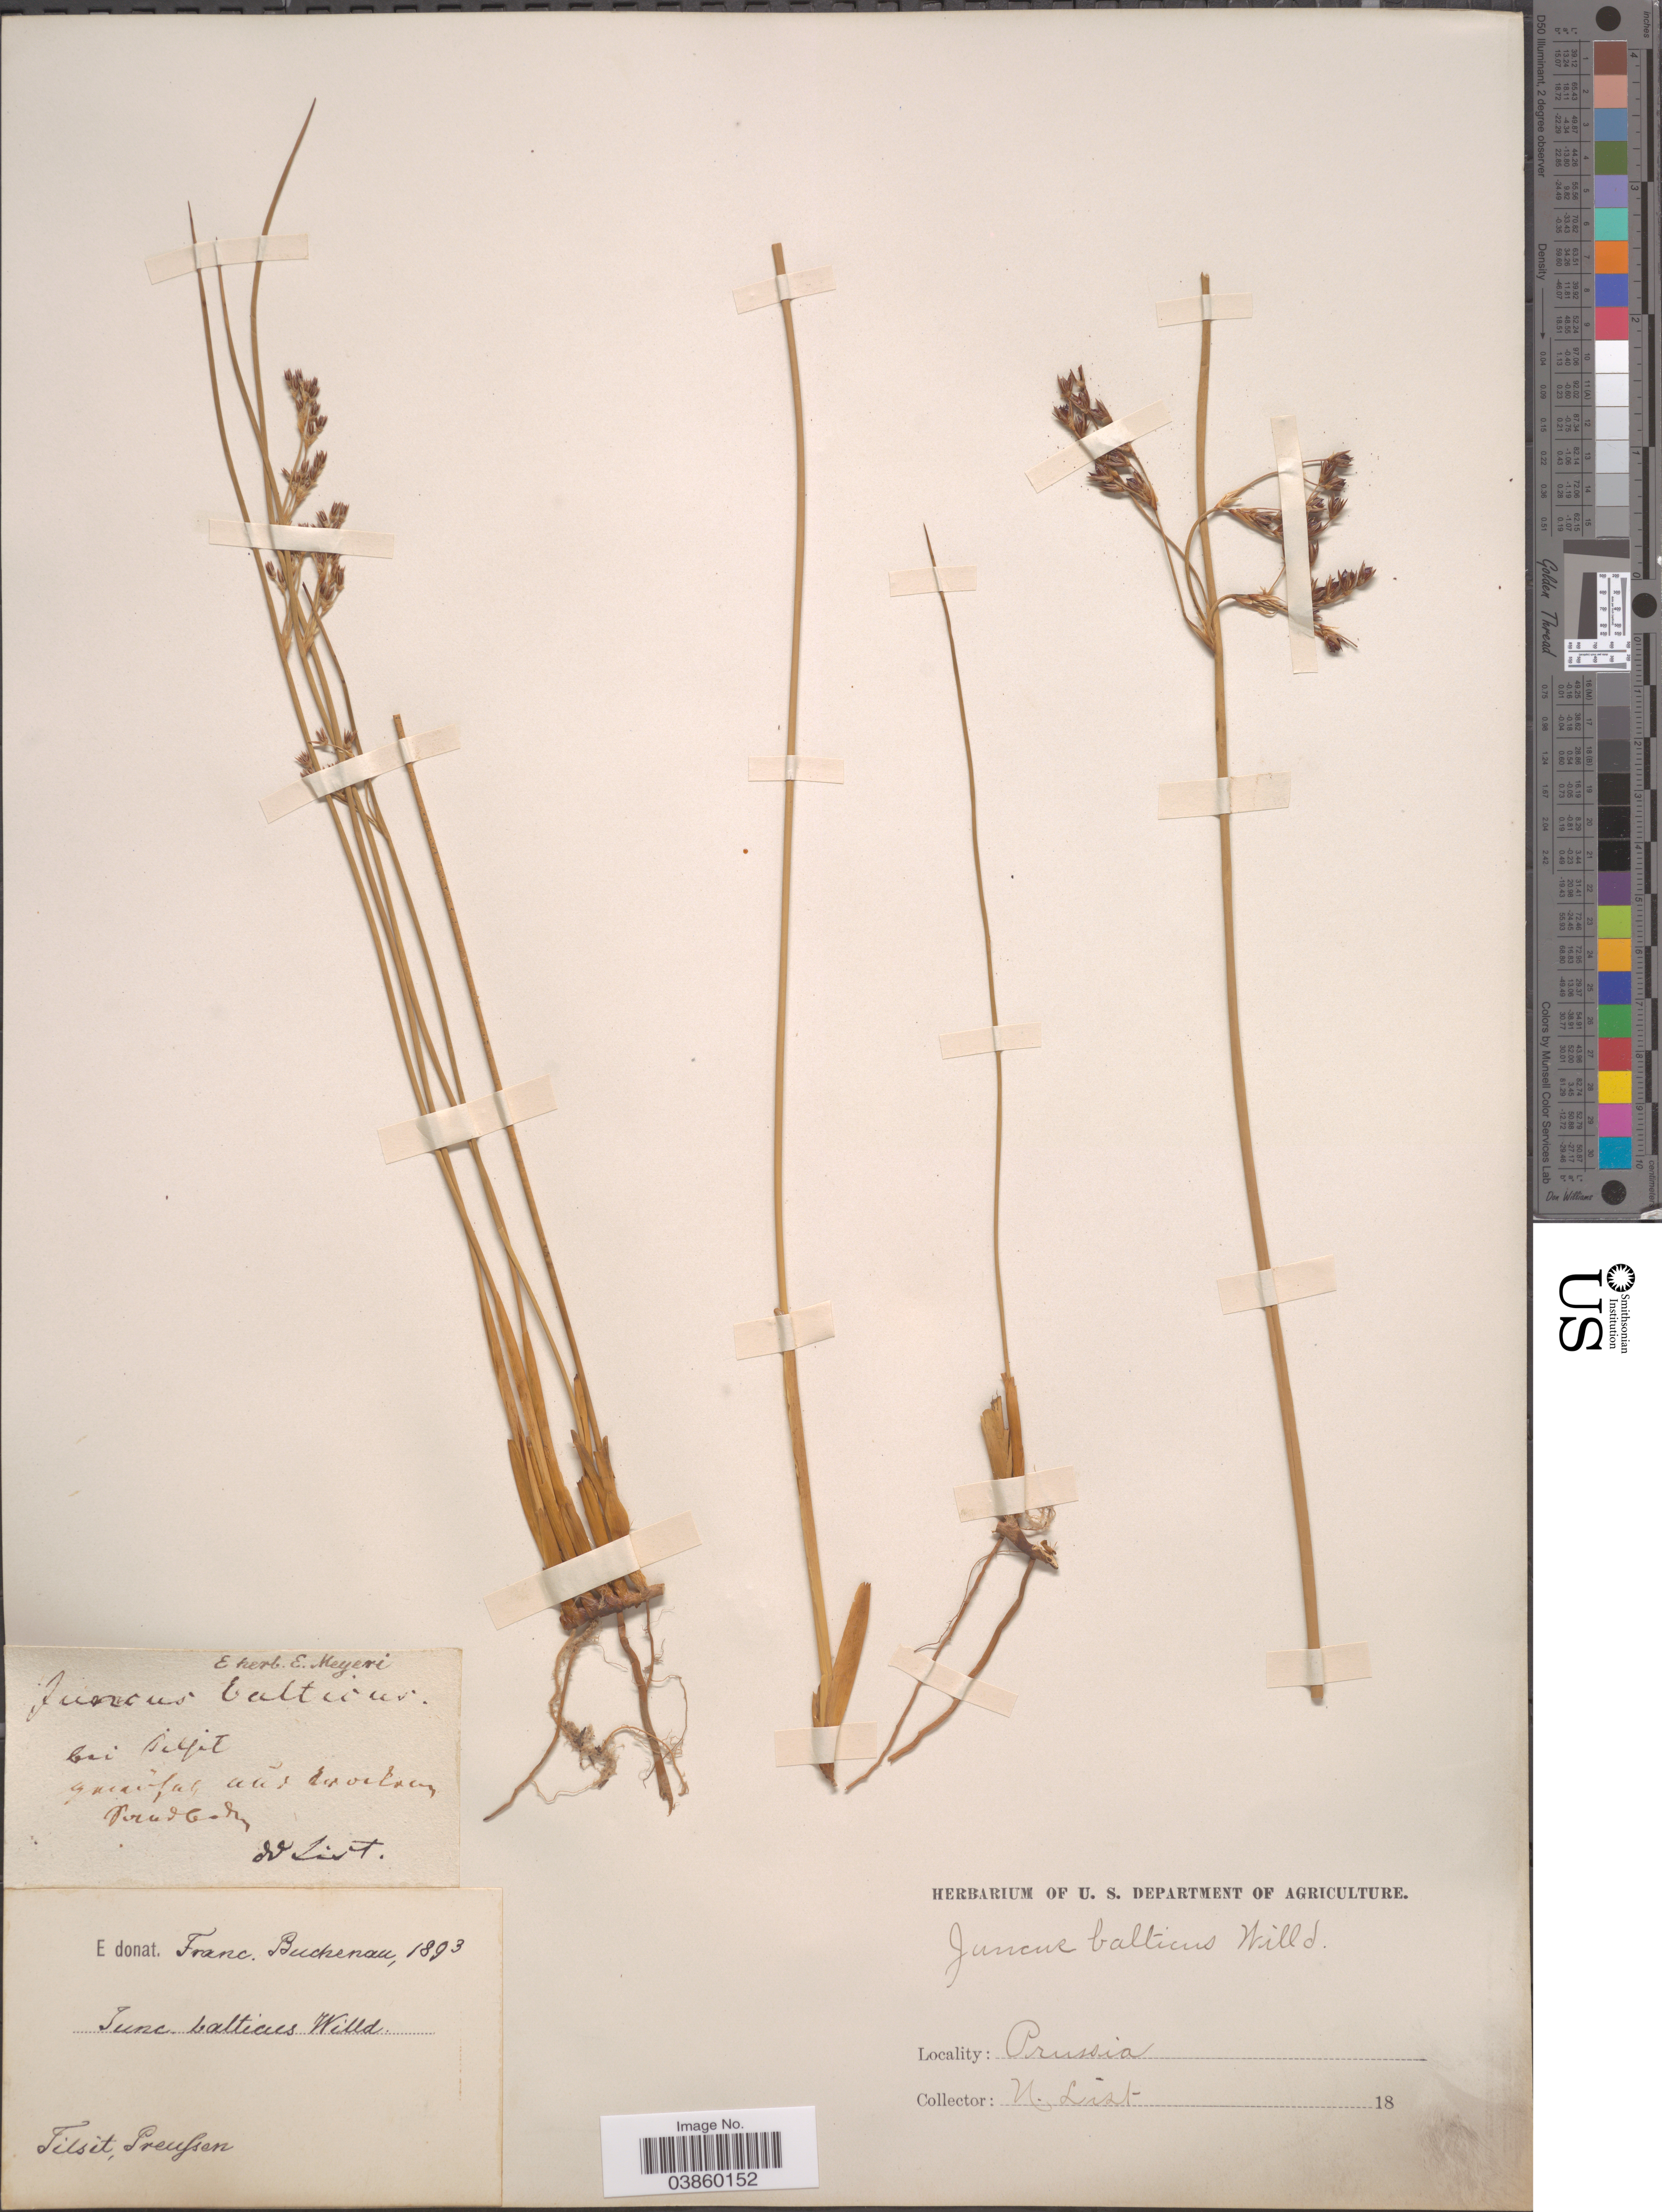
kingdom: Plantae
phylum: Tracheophyta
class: Liliopsida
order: Poales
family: Juncaceae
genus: Juncus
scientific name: Juncus balticus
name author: Willd.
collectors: N. List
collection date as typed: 18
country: Germany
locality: Tilsit, Preufsen.